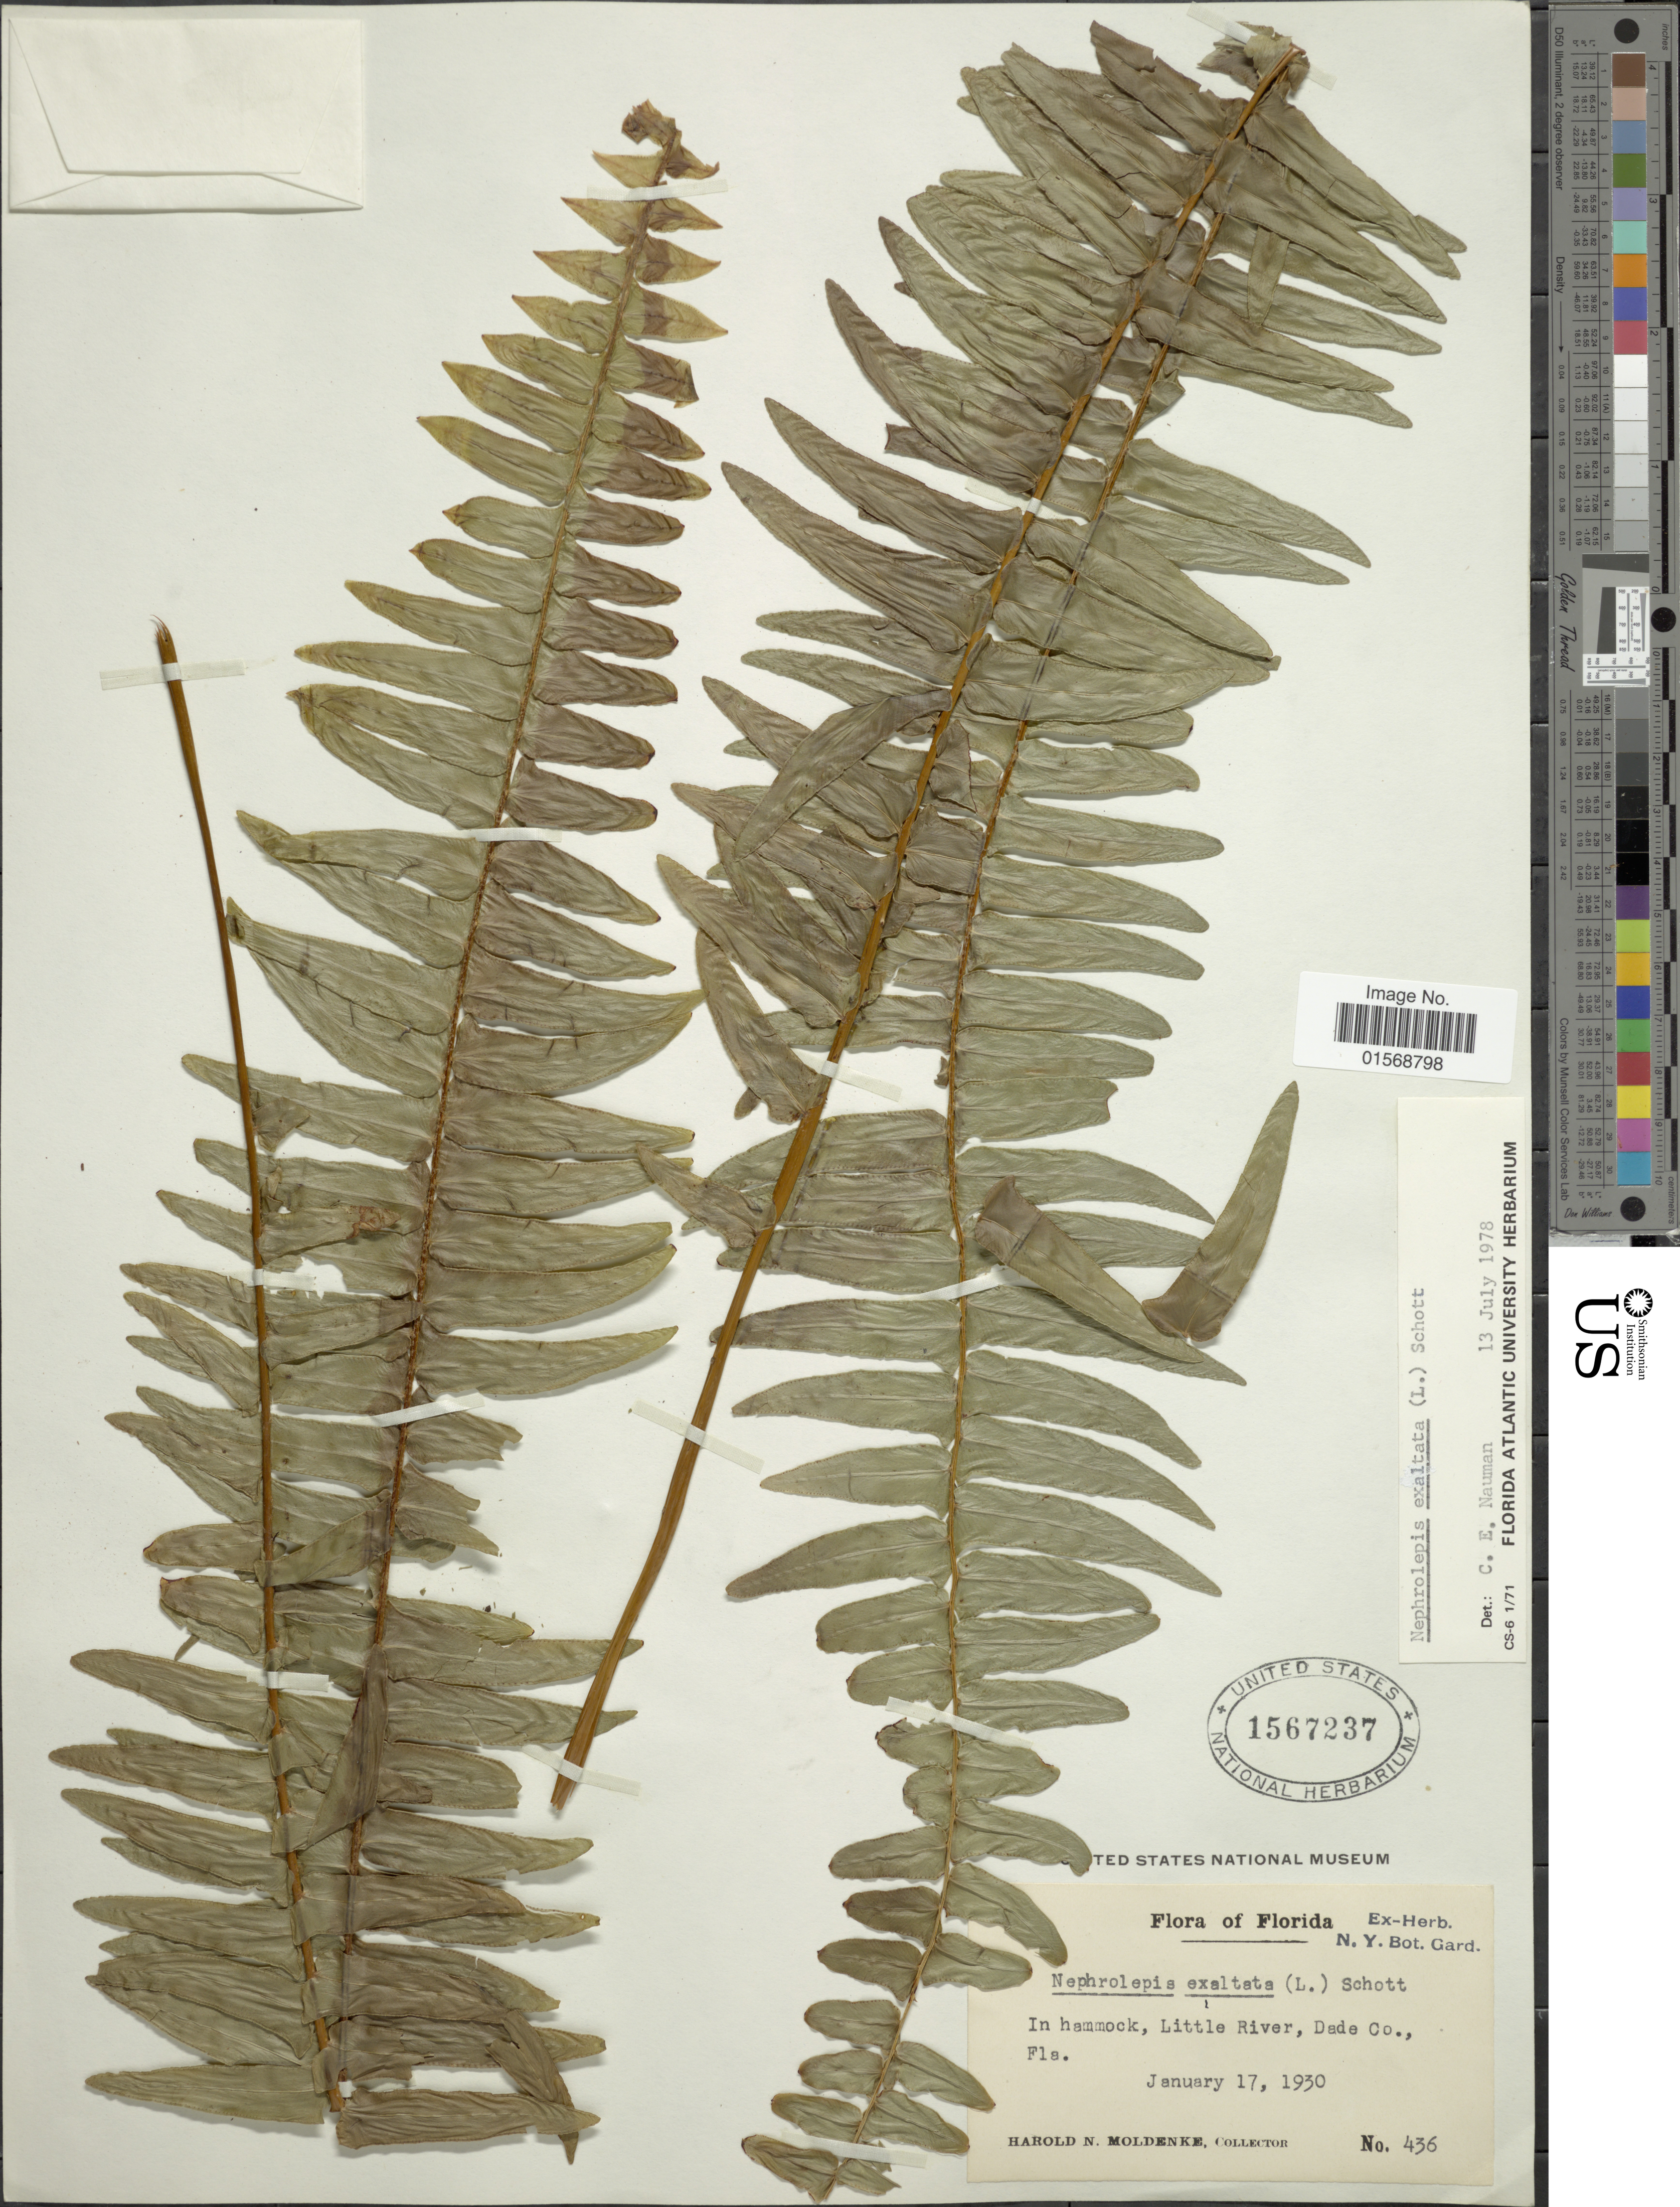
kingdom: Plantae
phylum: Tracheophyta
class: Polypodiopsida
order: Polypodiales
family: Nephrolepidaceae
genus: Nephrolepis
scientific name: Nephrolepis exaltata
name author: (L.) Schott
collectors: H. N. Moldenke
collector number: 436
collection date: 1930-01-17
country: United States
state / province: Florida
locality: Florida, In hammock, Little River, Dade Co., Fla.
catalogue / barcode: US 1567237